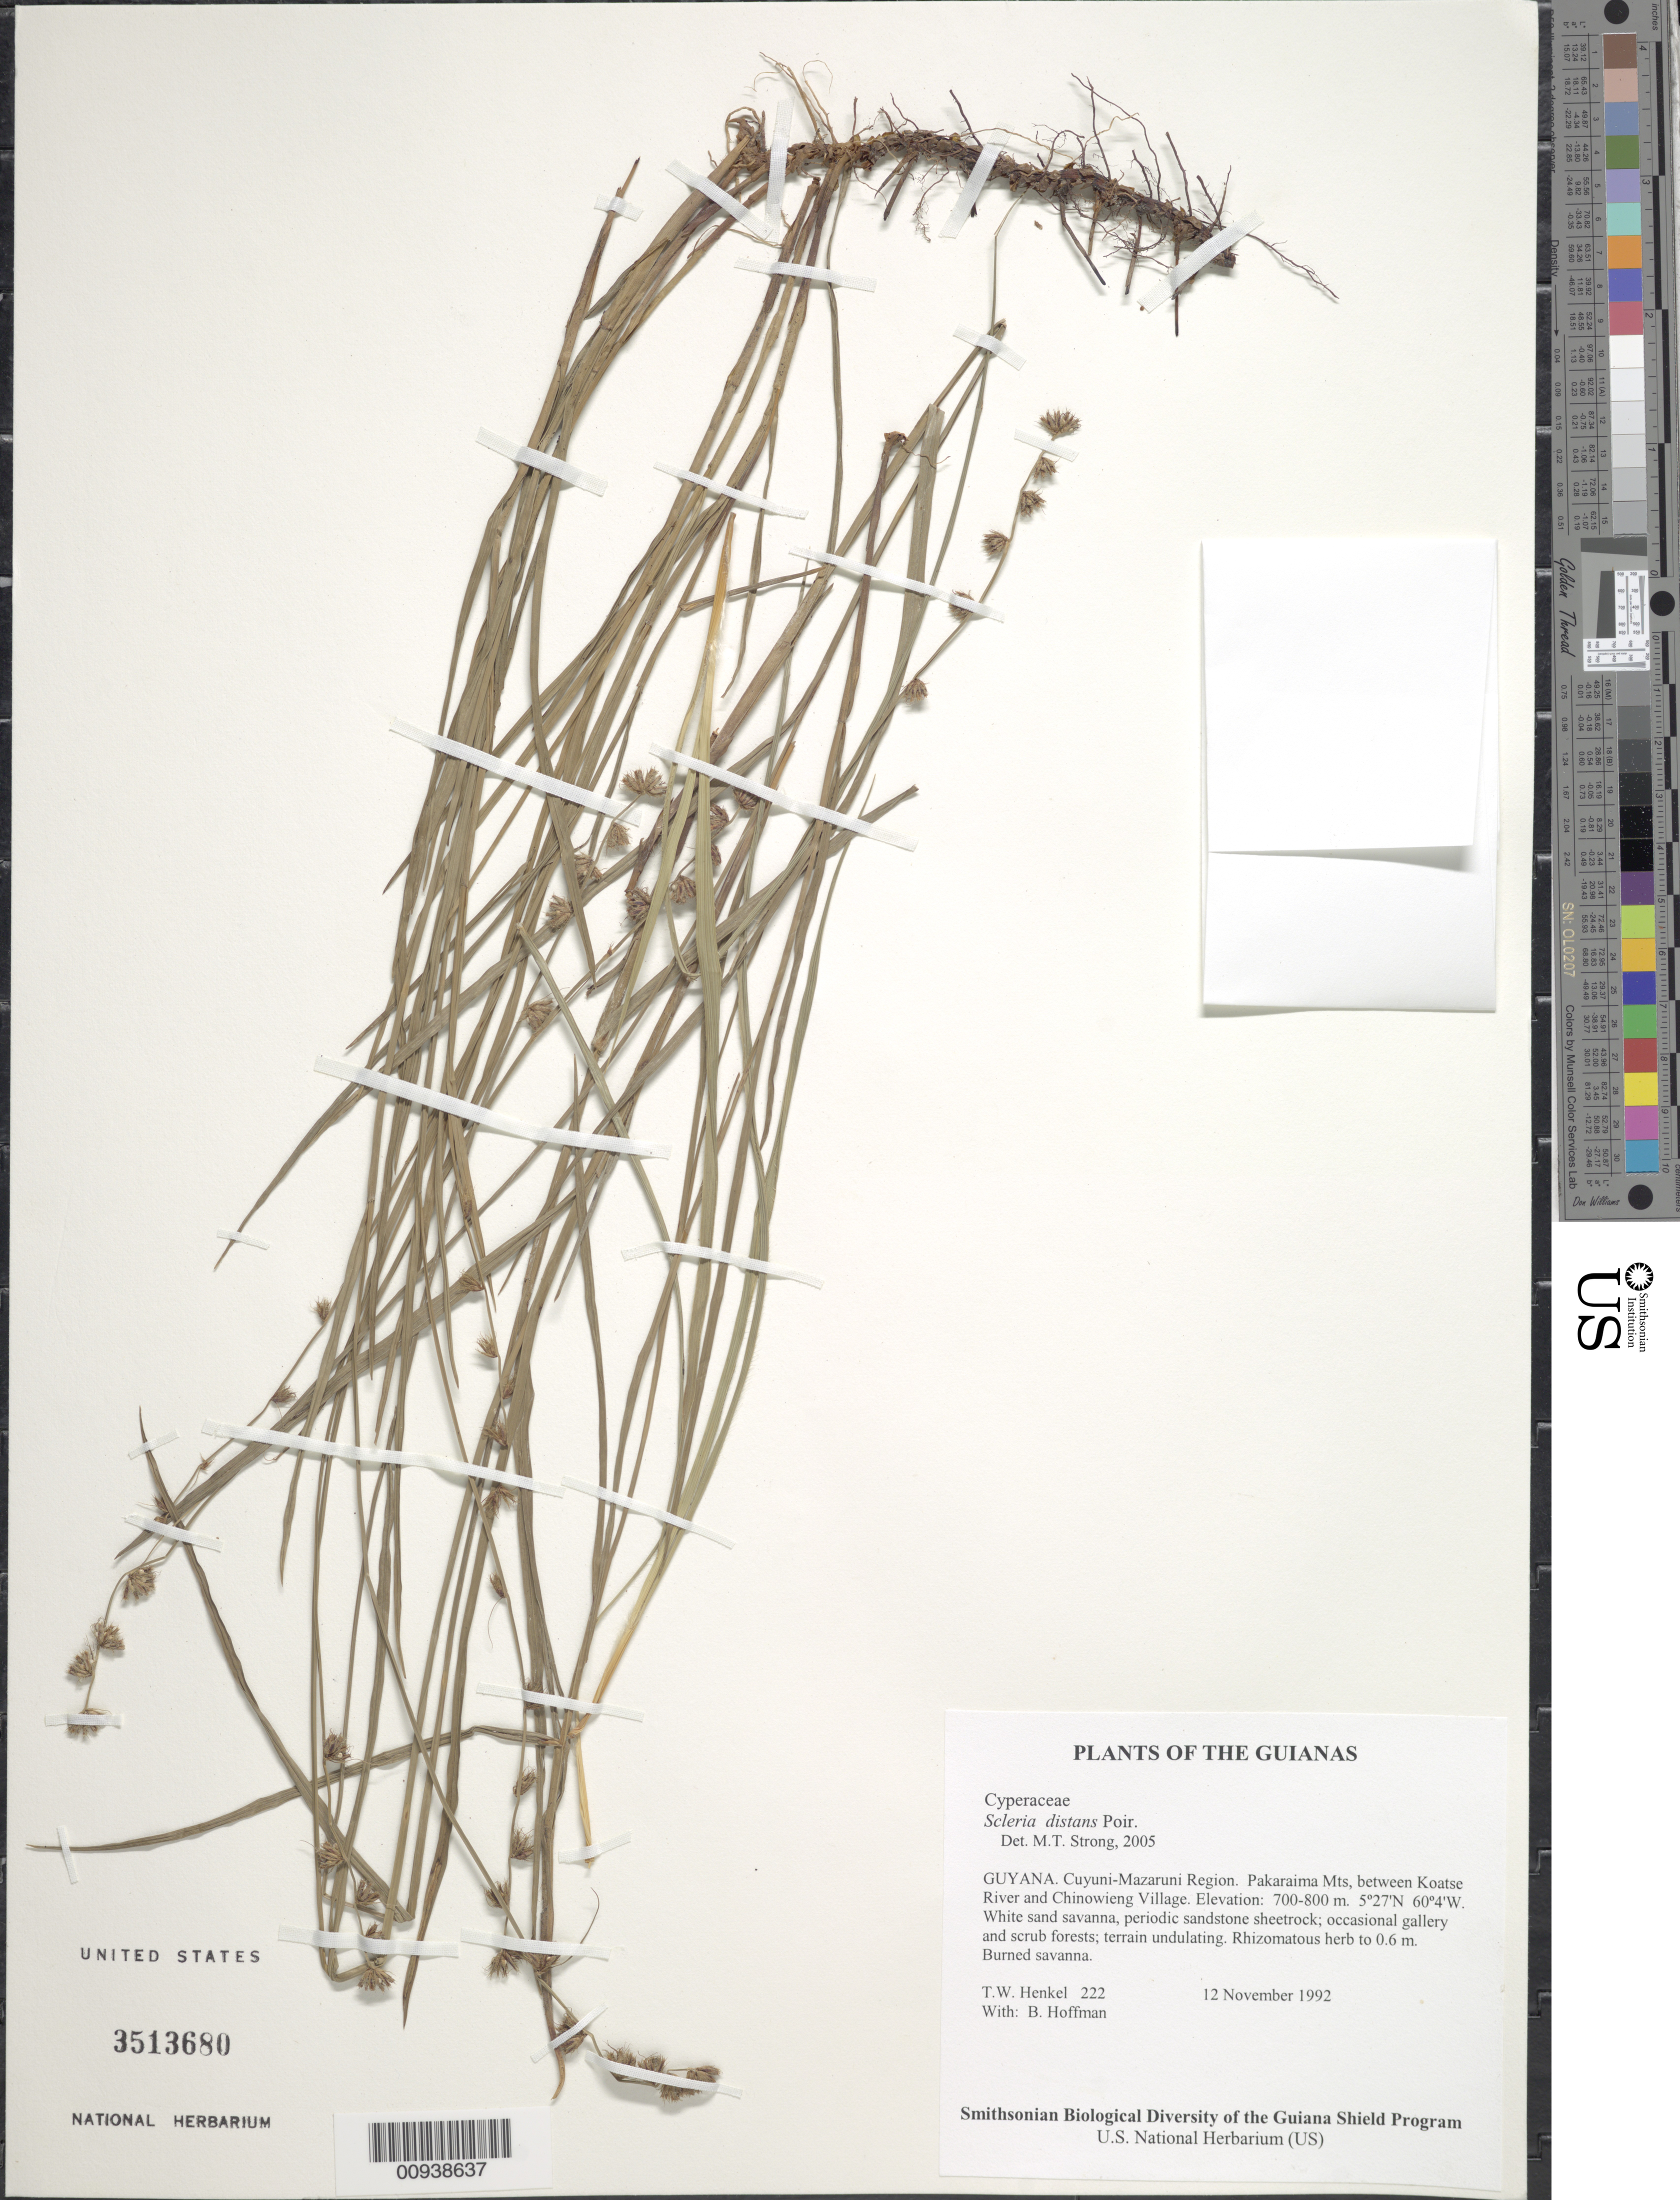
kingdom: Plantae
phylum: Tracheophyta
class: Liliopsida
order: Poales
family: Cyperaceae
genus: Scleria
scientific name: Scleria distans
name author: Poir.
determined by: Strong, M. T., (US), Smithsonian Institution - National Museum of Natural History (UNITED STATES)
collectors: T. Henkel & B. Hoffman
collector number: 222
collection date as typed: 12 November 1992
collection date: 1992-11-12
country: Guyana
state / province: Cuyuni-Mazaruni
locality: Pakaraima Mts, between Koatse River and Chinowieng Village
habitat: White sand savanna, periodic sandstone sheetrock; occasional gallery and scrub forests; terrain undulating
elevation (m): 700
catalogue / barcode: US 3513680